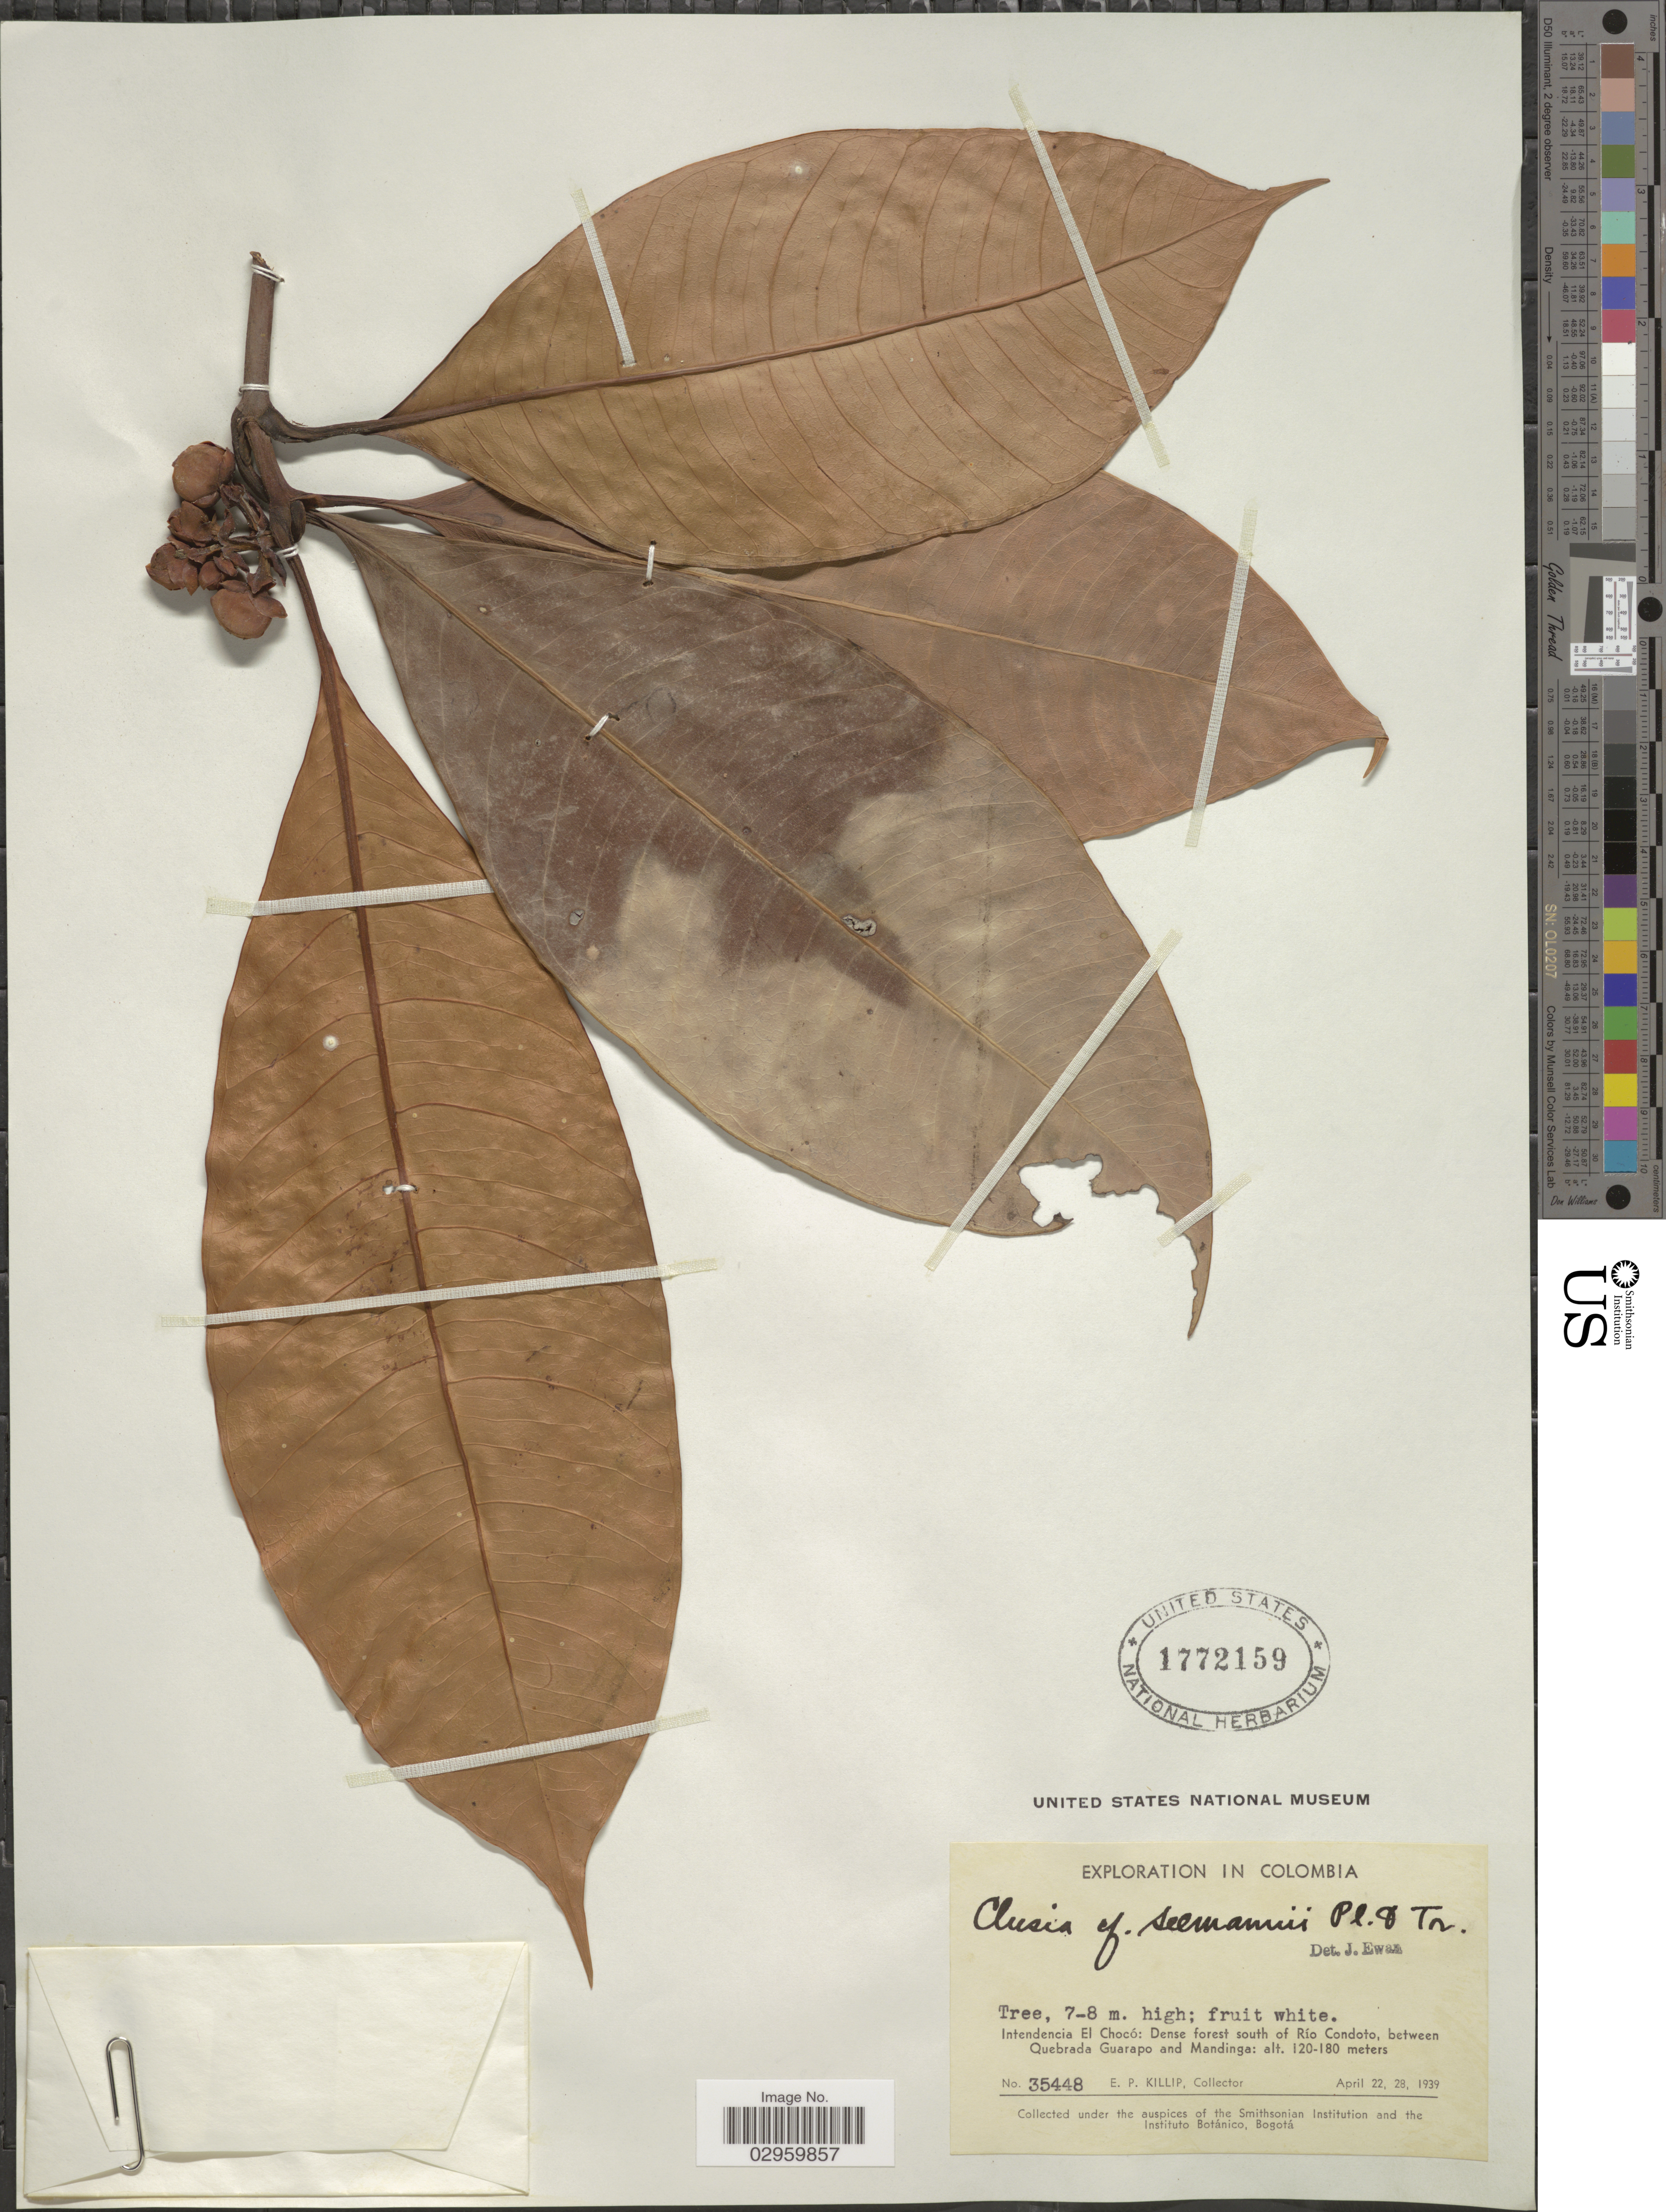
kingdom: Plantae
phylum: Tracheophyta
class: Magnoliopsida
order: Malpighiales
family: Clusiaceae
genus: Clusia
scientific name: Clusia seemanii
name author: Planch. & Triana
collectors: E. P. Killip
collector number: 35448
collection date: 1939-04-22/1939-04-28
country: Colombia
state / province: Chocó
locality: Intendencia El Chocó: Dense forest south of Río Condoto, between Quebrada Guarapo and Mandinga.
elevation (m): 120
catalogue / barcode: US 1772159